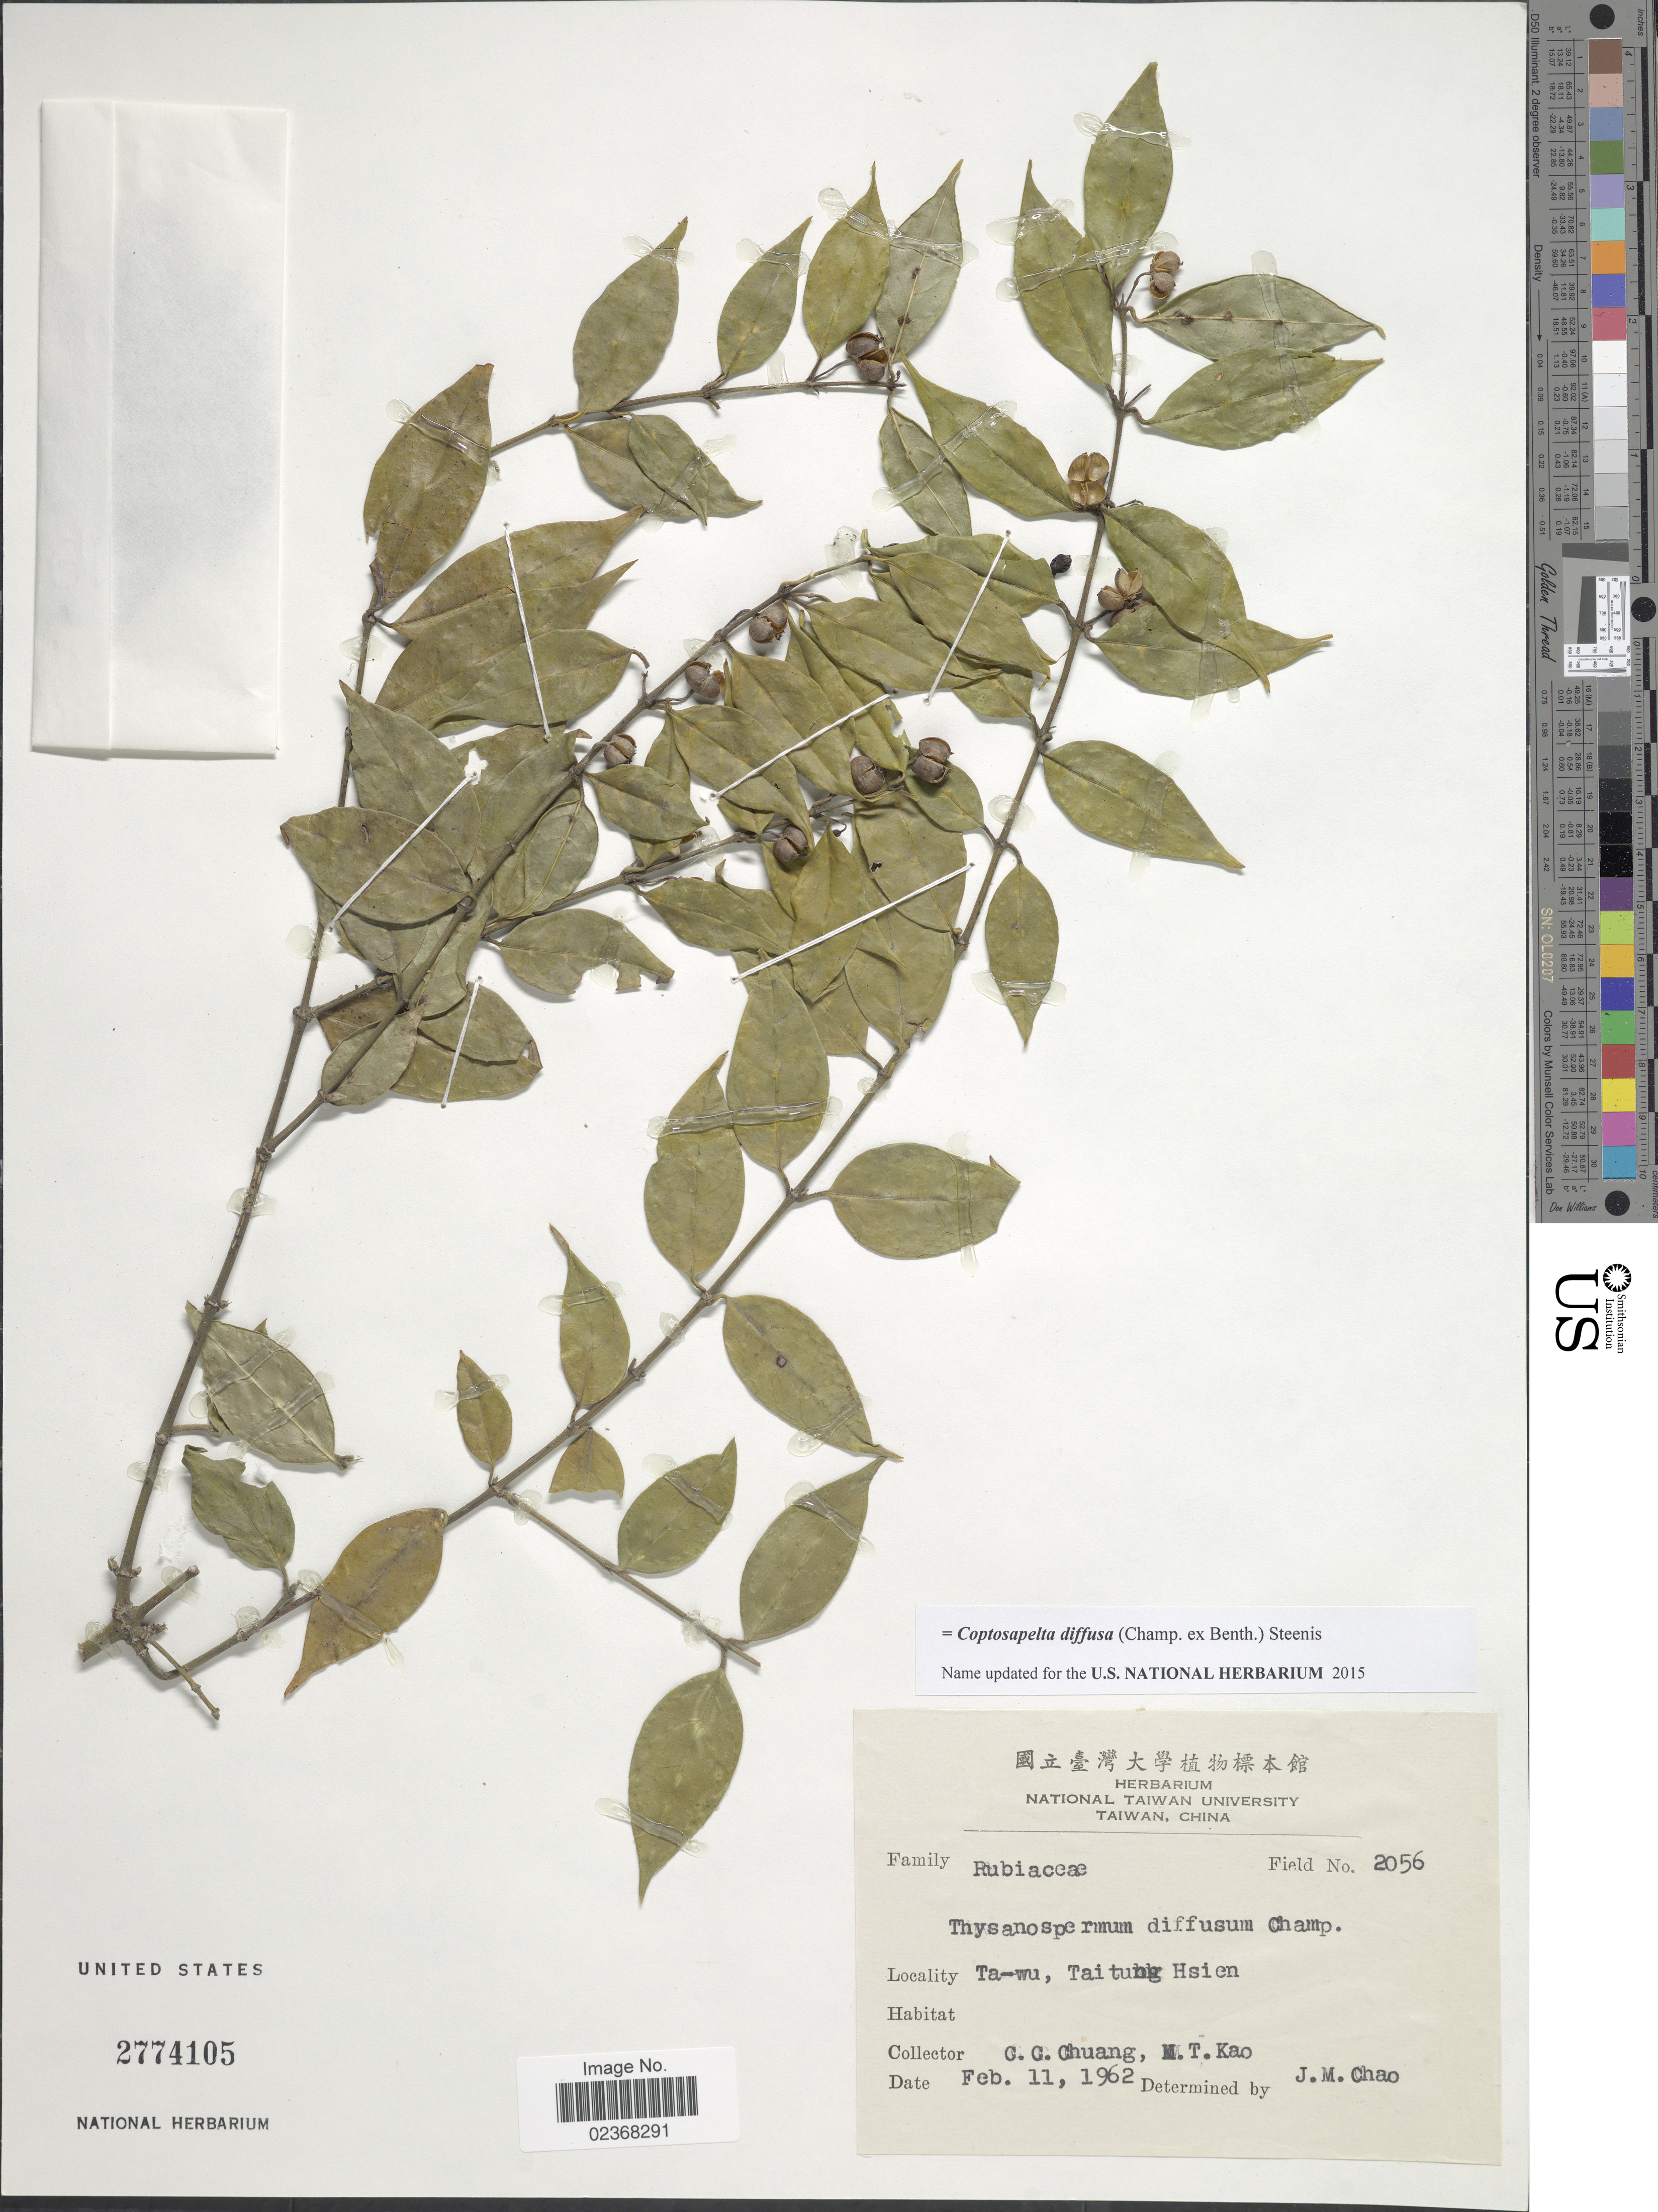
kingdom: Plantae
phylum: Tracheophyta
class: Magnoliopsida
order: Gentianales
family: Rubiaceae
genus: Coptosapelta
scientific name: Coptosapelta diffusa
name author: (Champ. ex Benth.) Steenis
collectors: C. C. Chuang & M. T. Kao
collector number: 2056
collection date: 1962-02-11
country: Taiwan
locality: Ta-wu, Taitung Hsien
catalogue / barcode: US 2774105